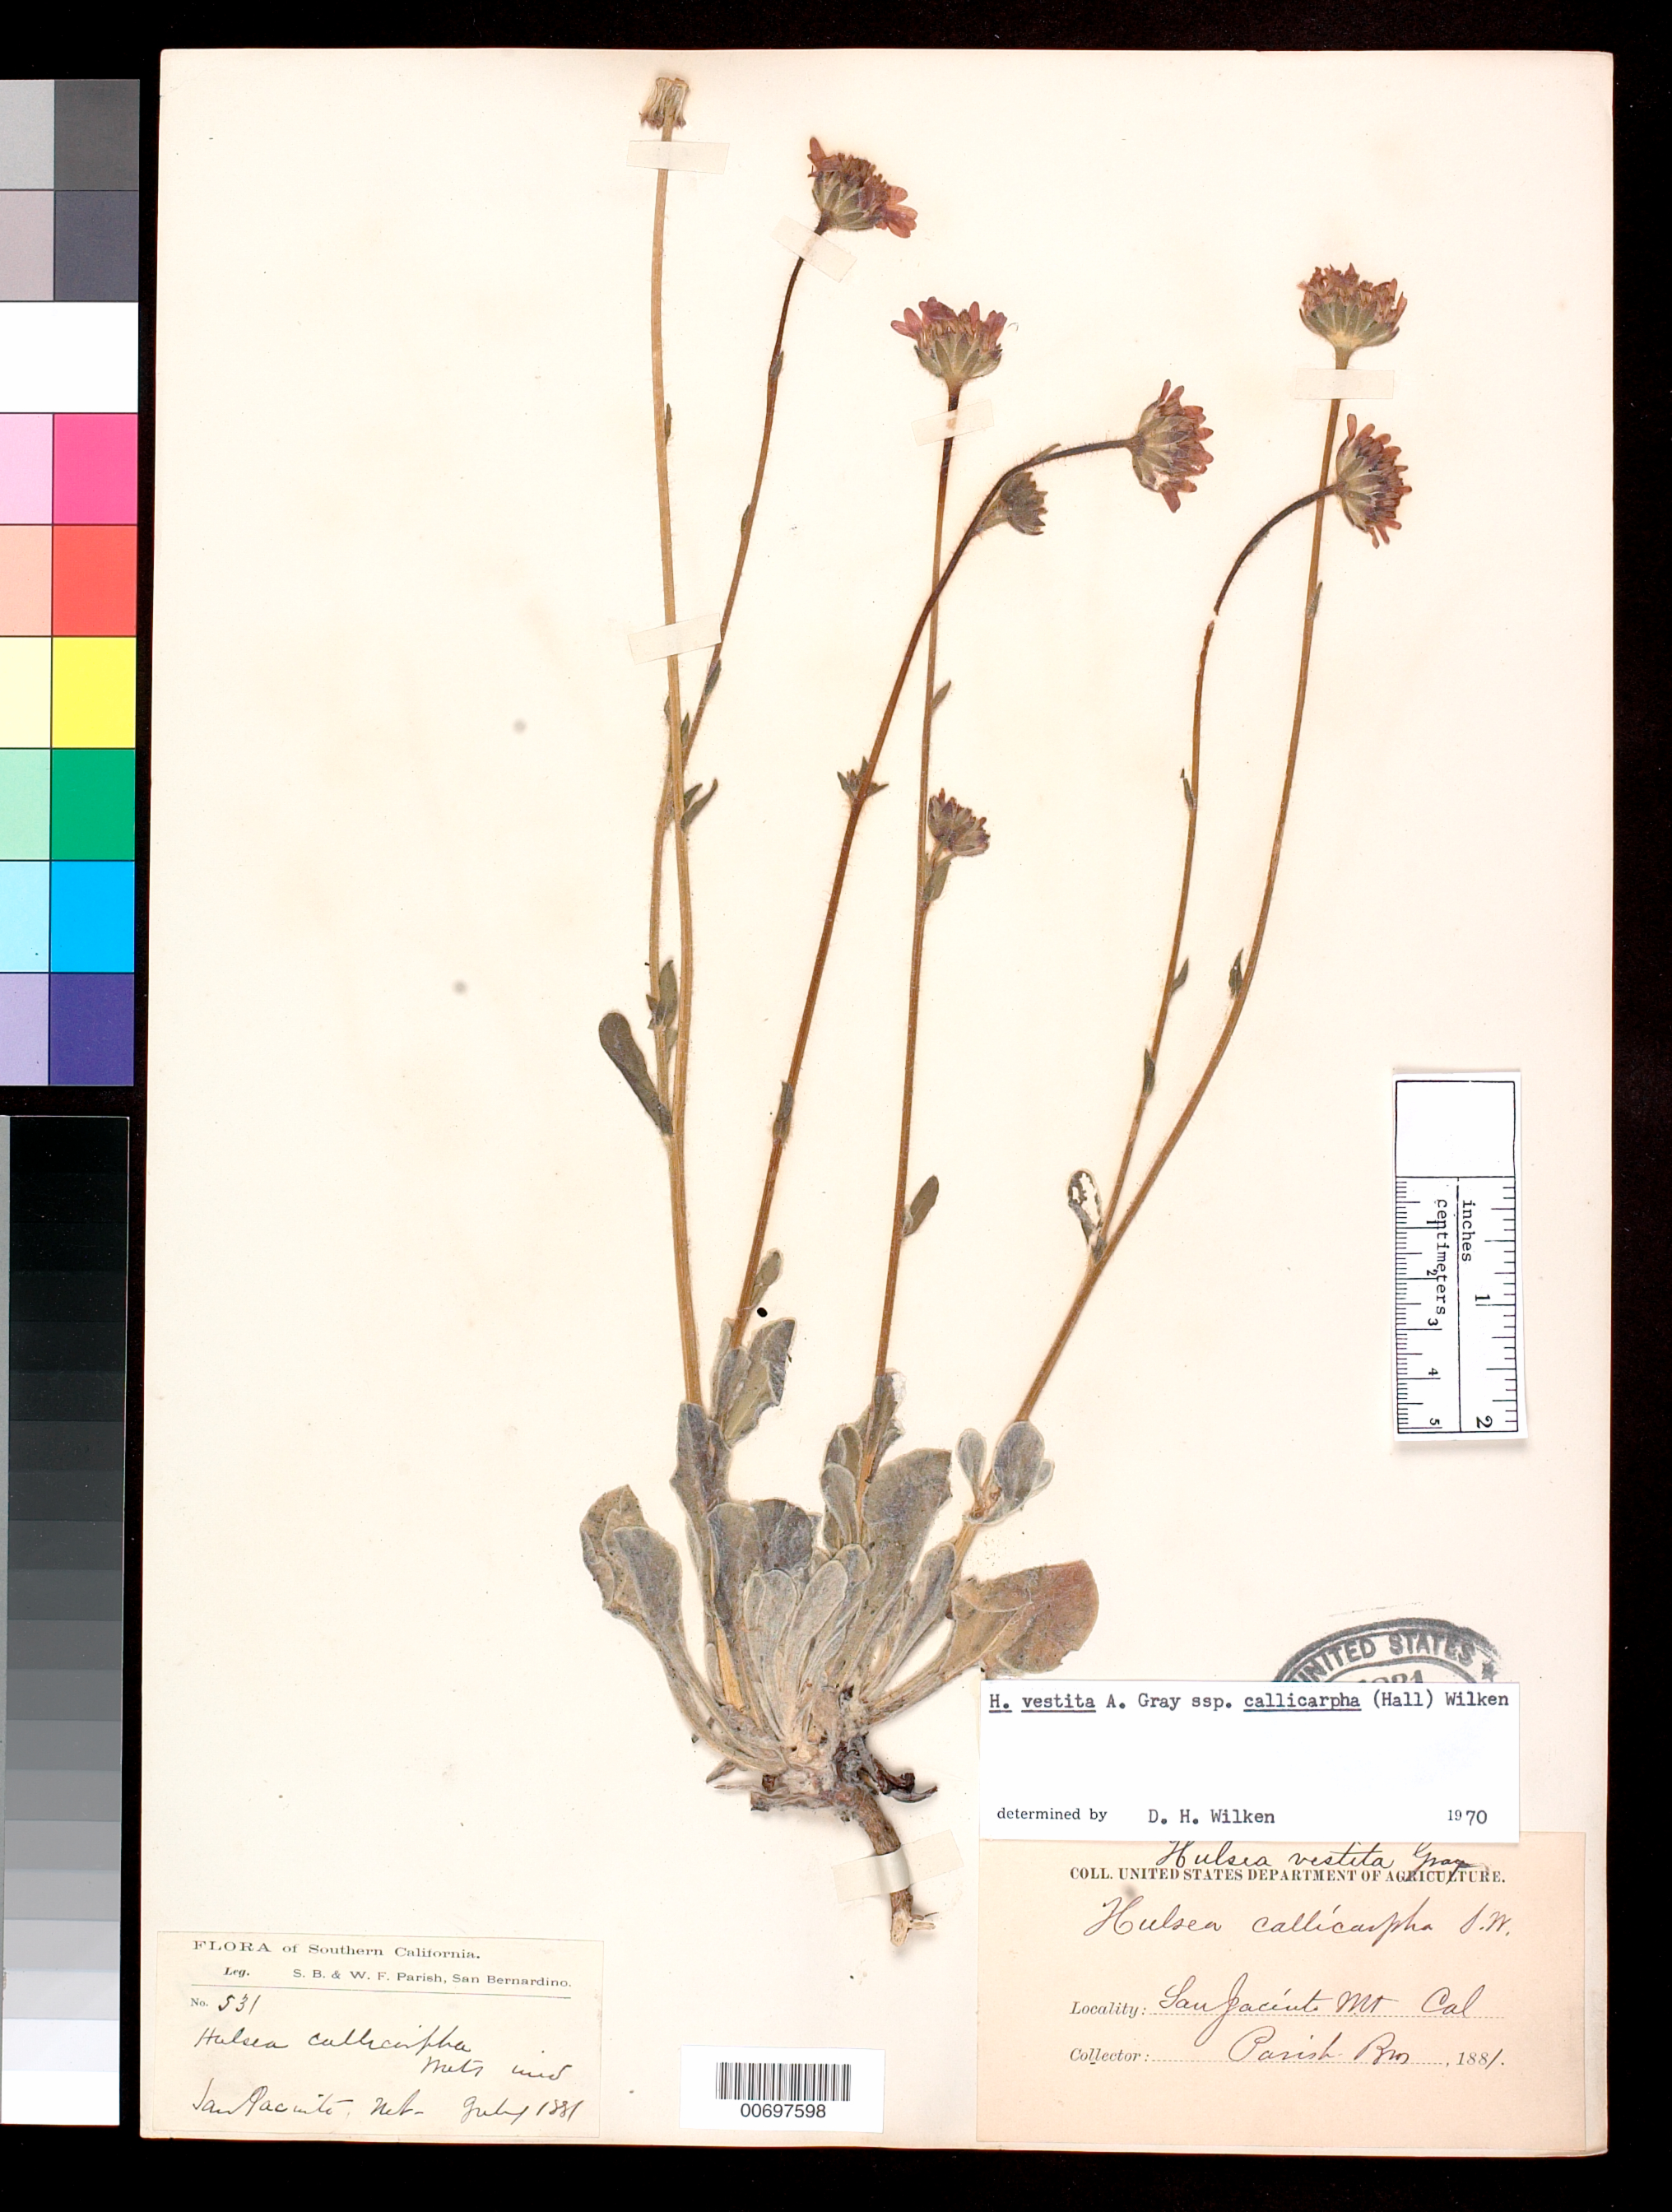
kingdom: Plantae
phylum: Tracheophyta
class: Magnoliopsida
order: Asterales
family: Asteraceae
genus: Hulsea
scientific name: Hulsea vestita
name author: A. Gray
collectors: S. B. Parish & W. F. Parish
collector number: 531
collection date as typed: Jul 1881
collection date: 1881-07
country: United States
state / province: California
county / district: Riverside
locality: San Jacinto Mt.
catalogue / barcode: US 74231